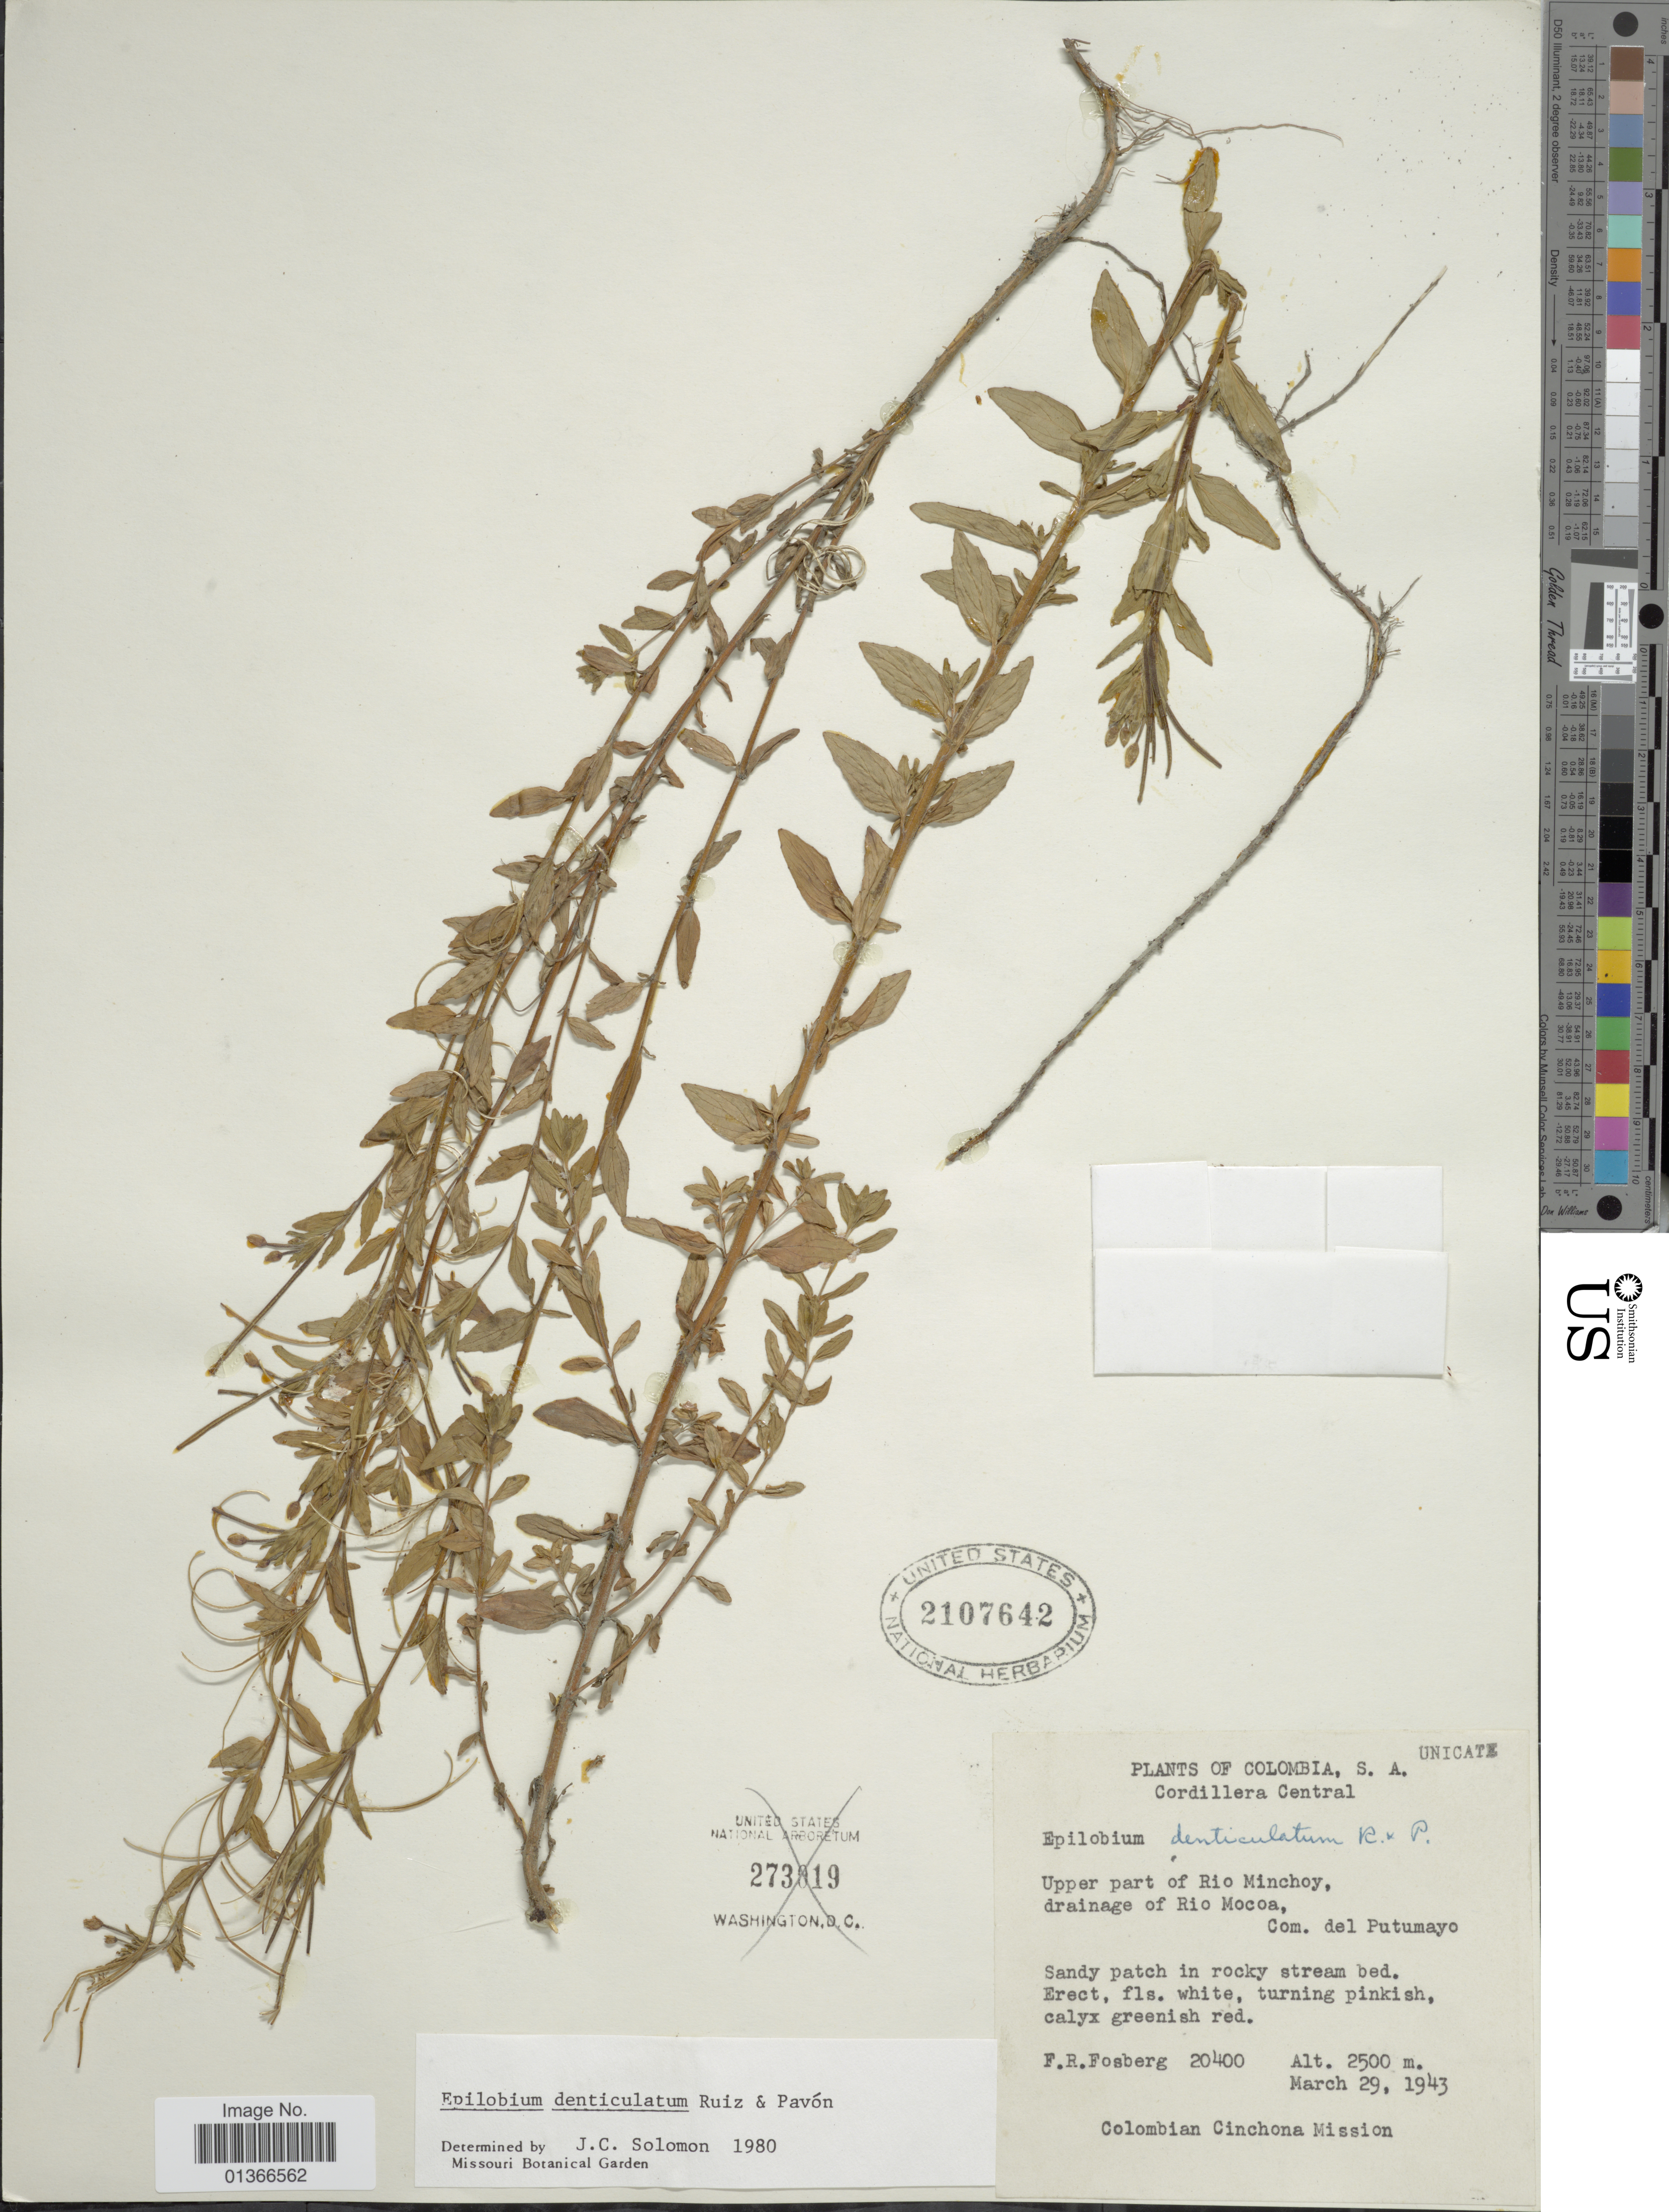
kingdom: Plantae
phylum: Tracheophyta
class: Magnoliopsida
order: Myrtales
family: Onagraceae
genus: Epilobium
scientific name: Epilobium denticulatum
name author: Ruiz & Pav.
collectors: F. R. Fosberg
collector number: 20400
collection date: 1943-03-29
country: Colombia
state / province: Putumayo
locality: Cordillera Central. Upper part of Rio Minchoy, drainage of Rio Mocoa, Com. del Putumayo.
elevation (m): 2500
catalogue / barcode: US 2107642